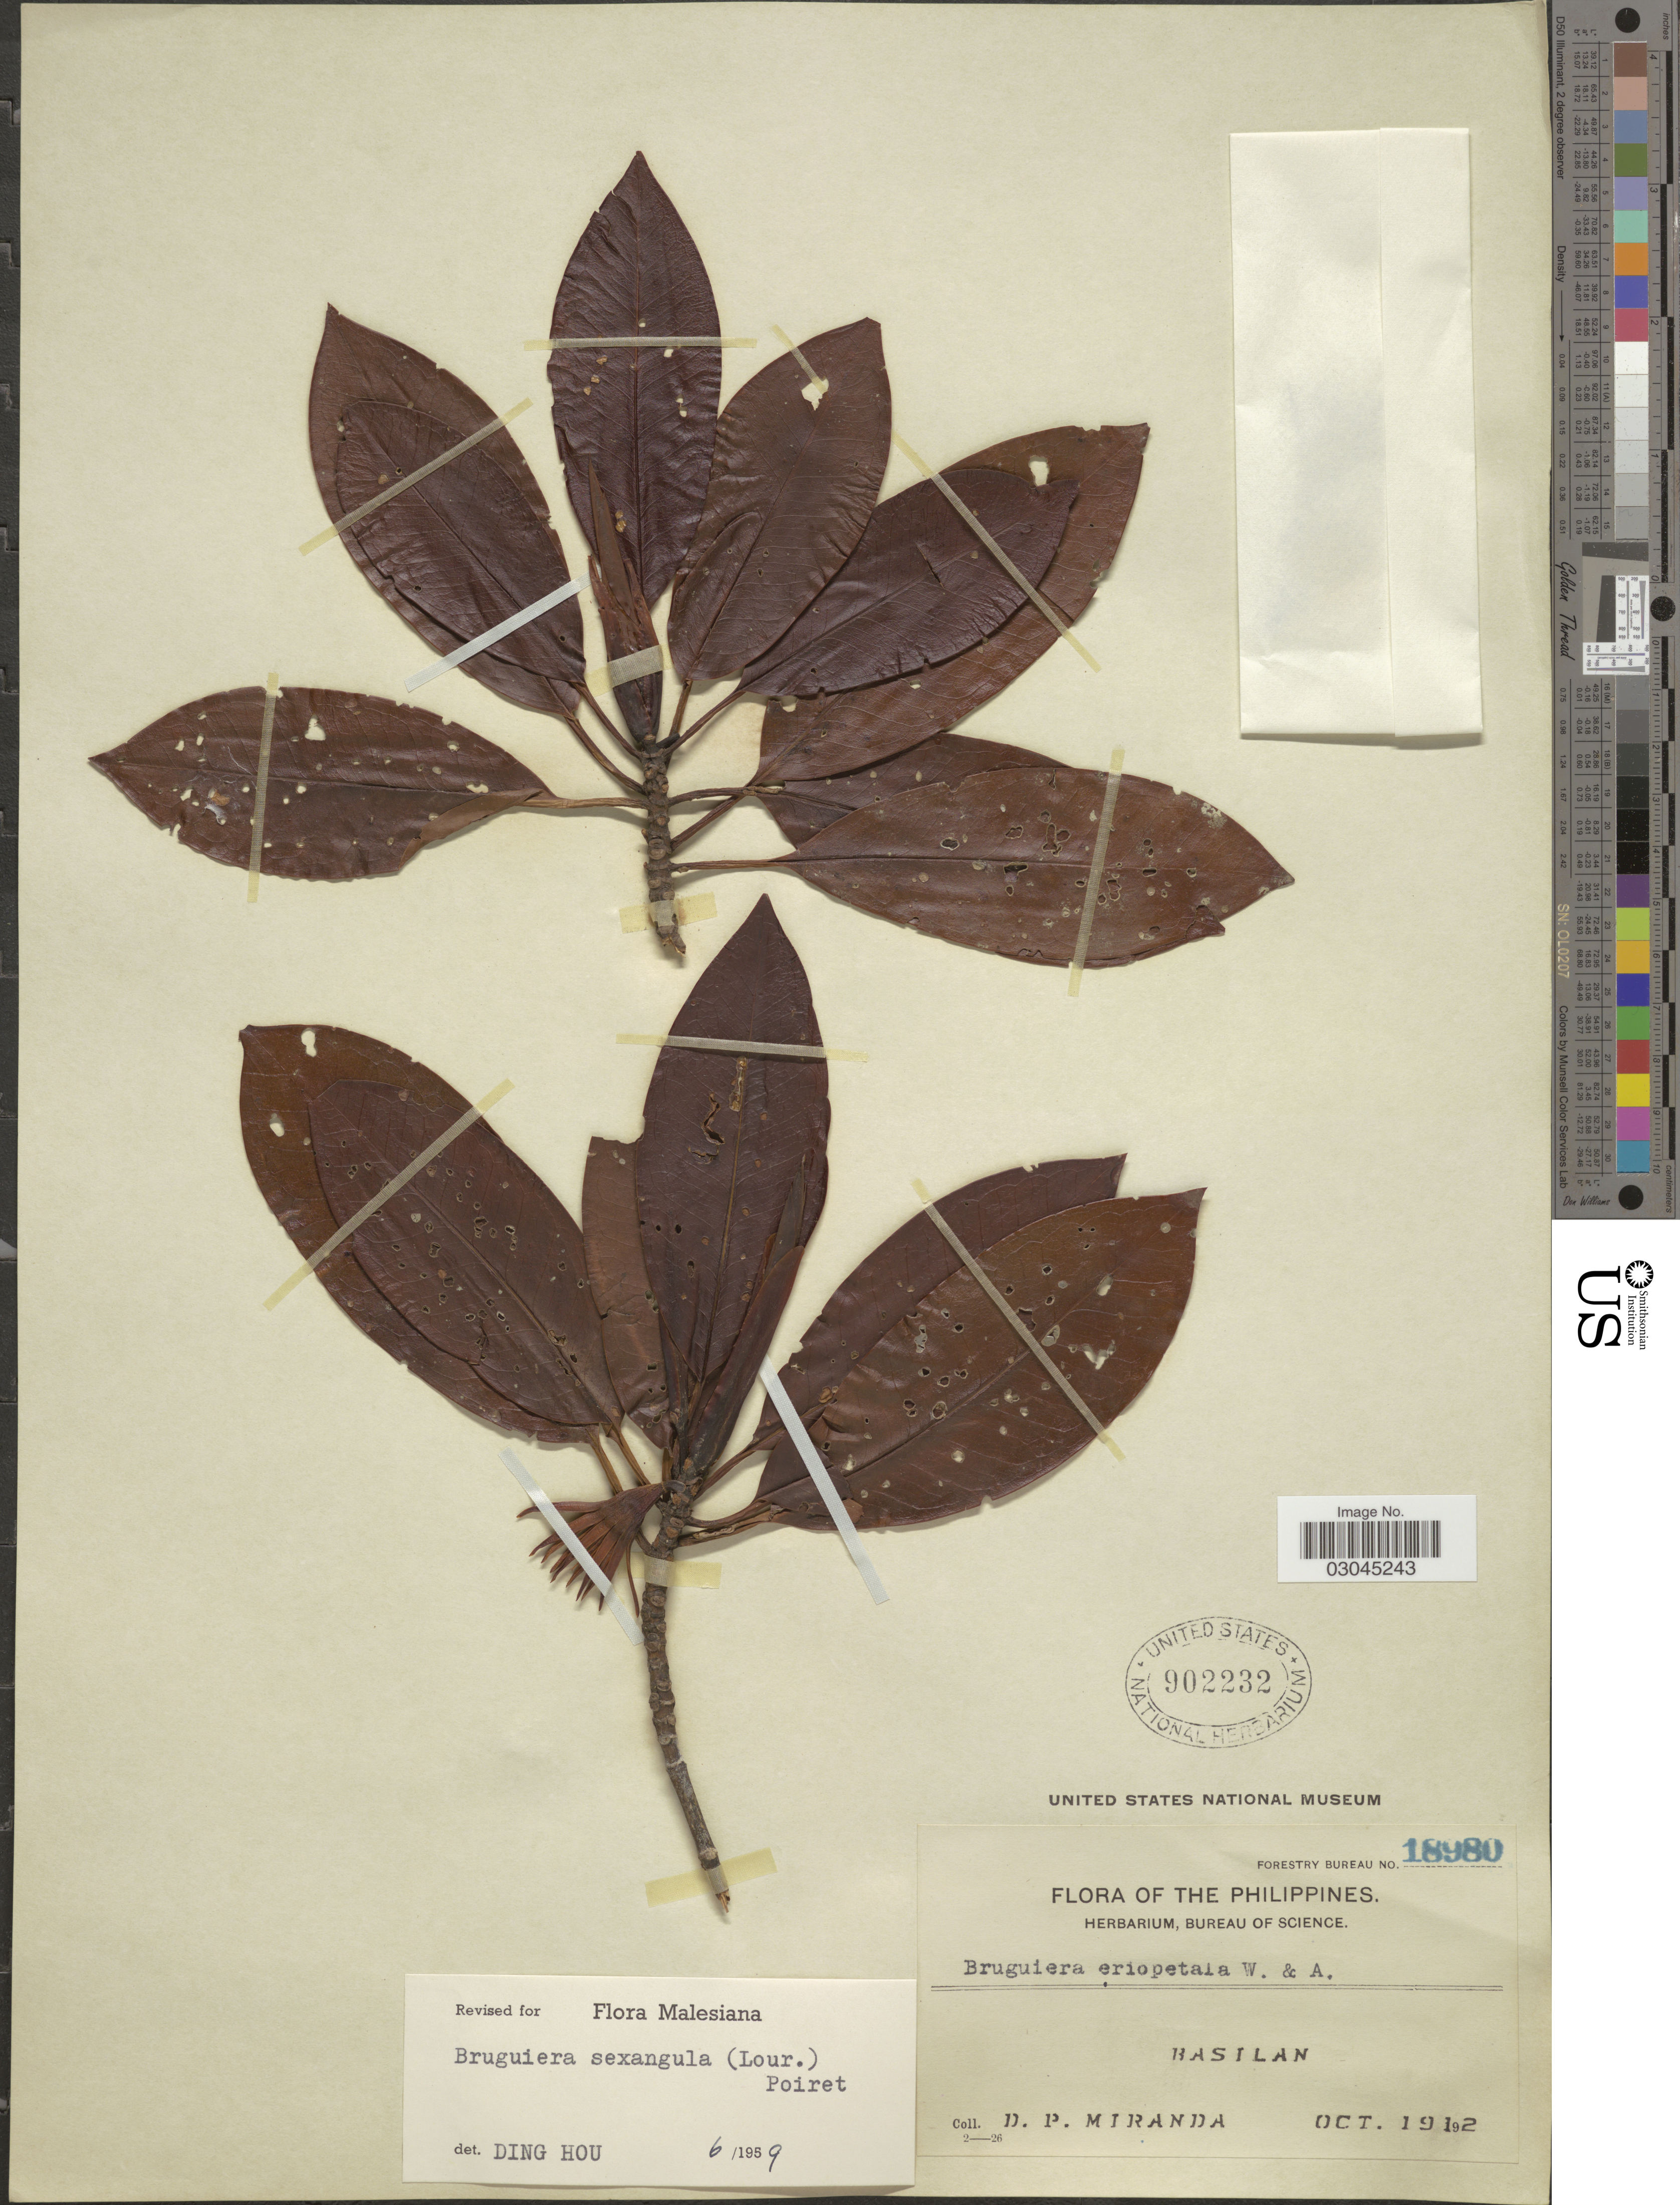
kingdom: Plantae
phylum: Tracheophyta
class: Magnoliopsida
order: Malpighiales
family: Rhizophoraceae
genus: Bruguiera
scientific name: Bruguiera sexangula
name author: (Lour.) Poir.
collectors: D. P. Miranda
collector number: Forestry Bureau 18980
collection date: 1912-10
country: Philippines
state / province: Muslim Mindanao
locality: Basilan.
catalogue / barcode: US 902232